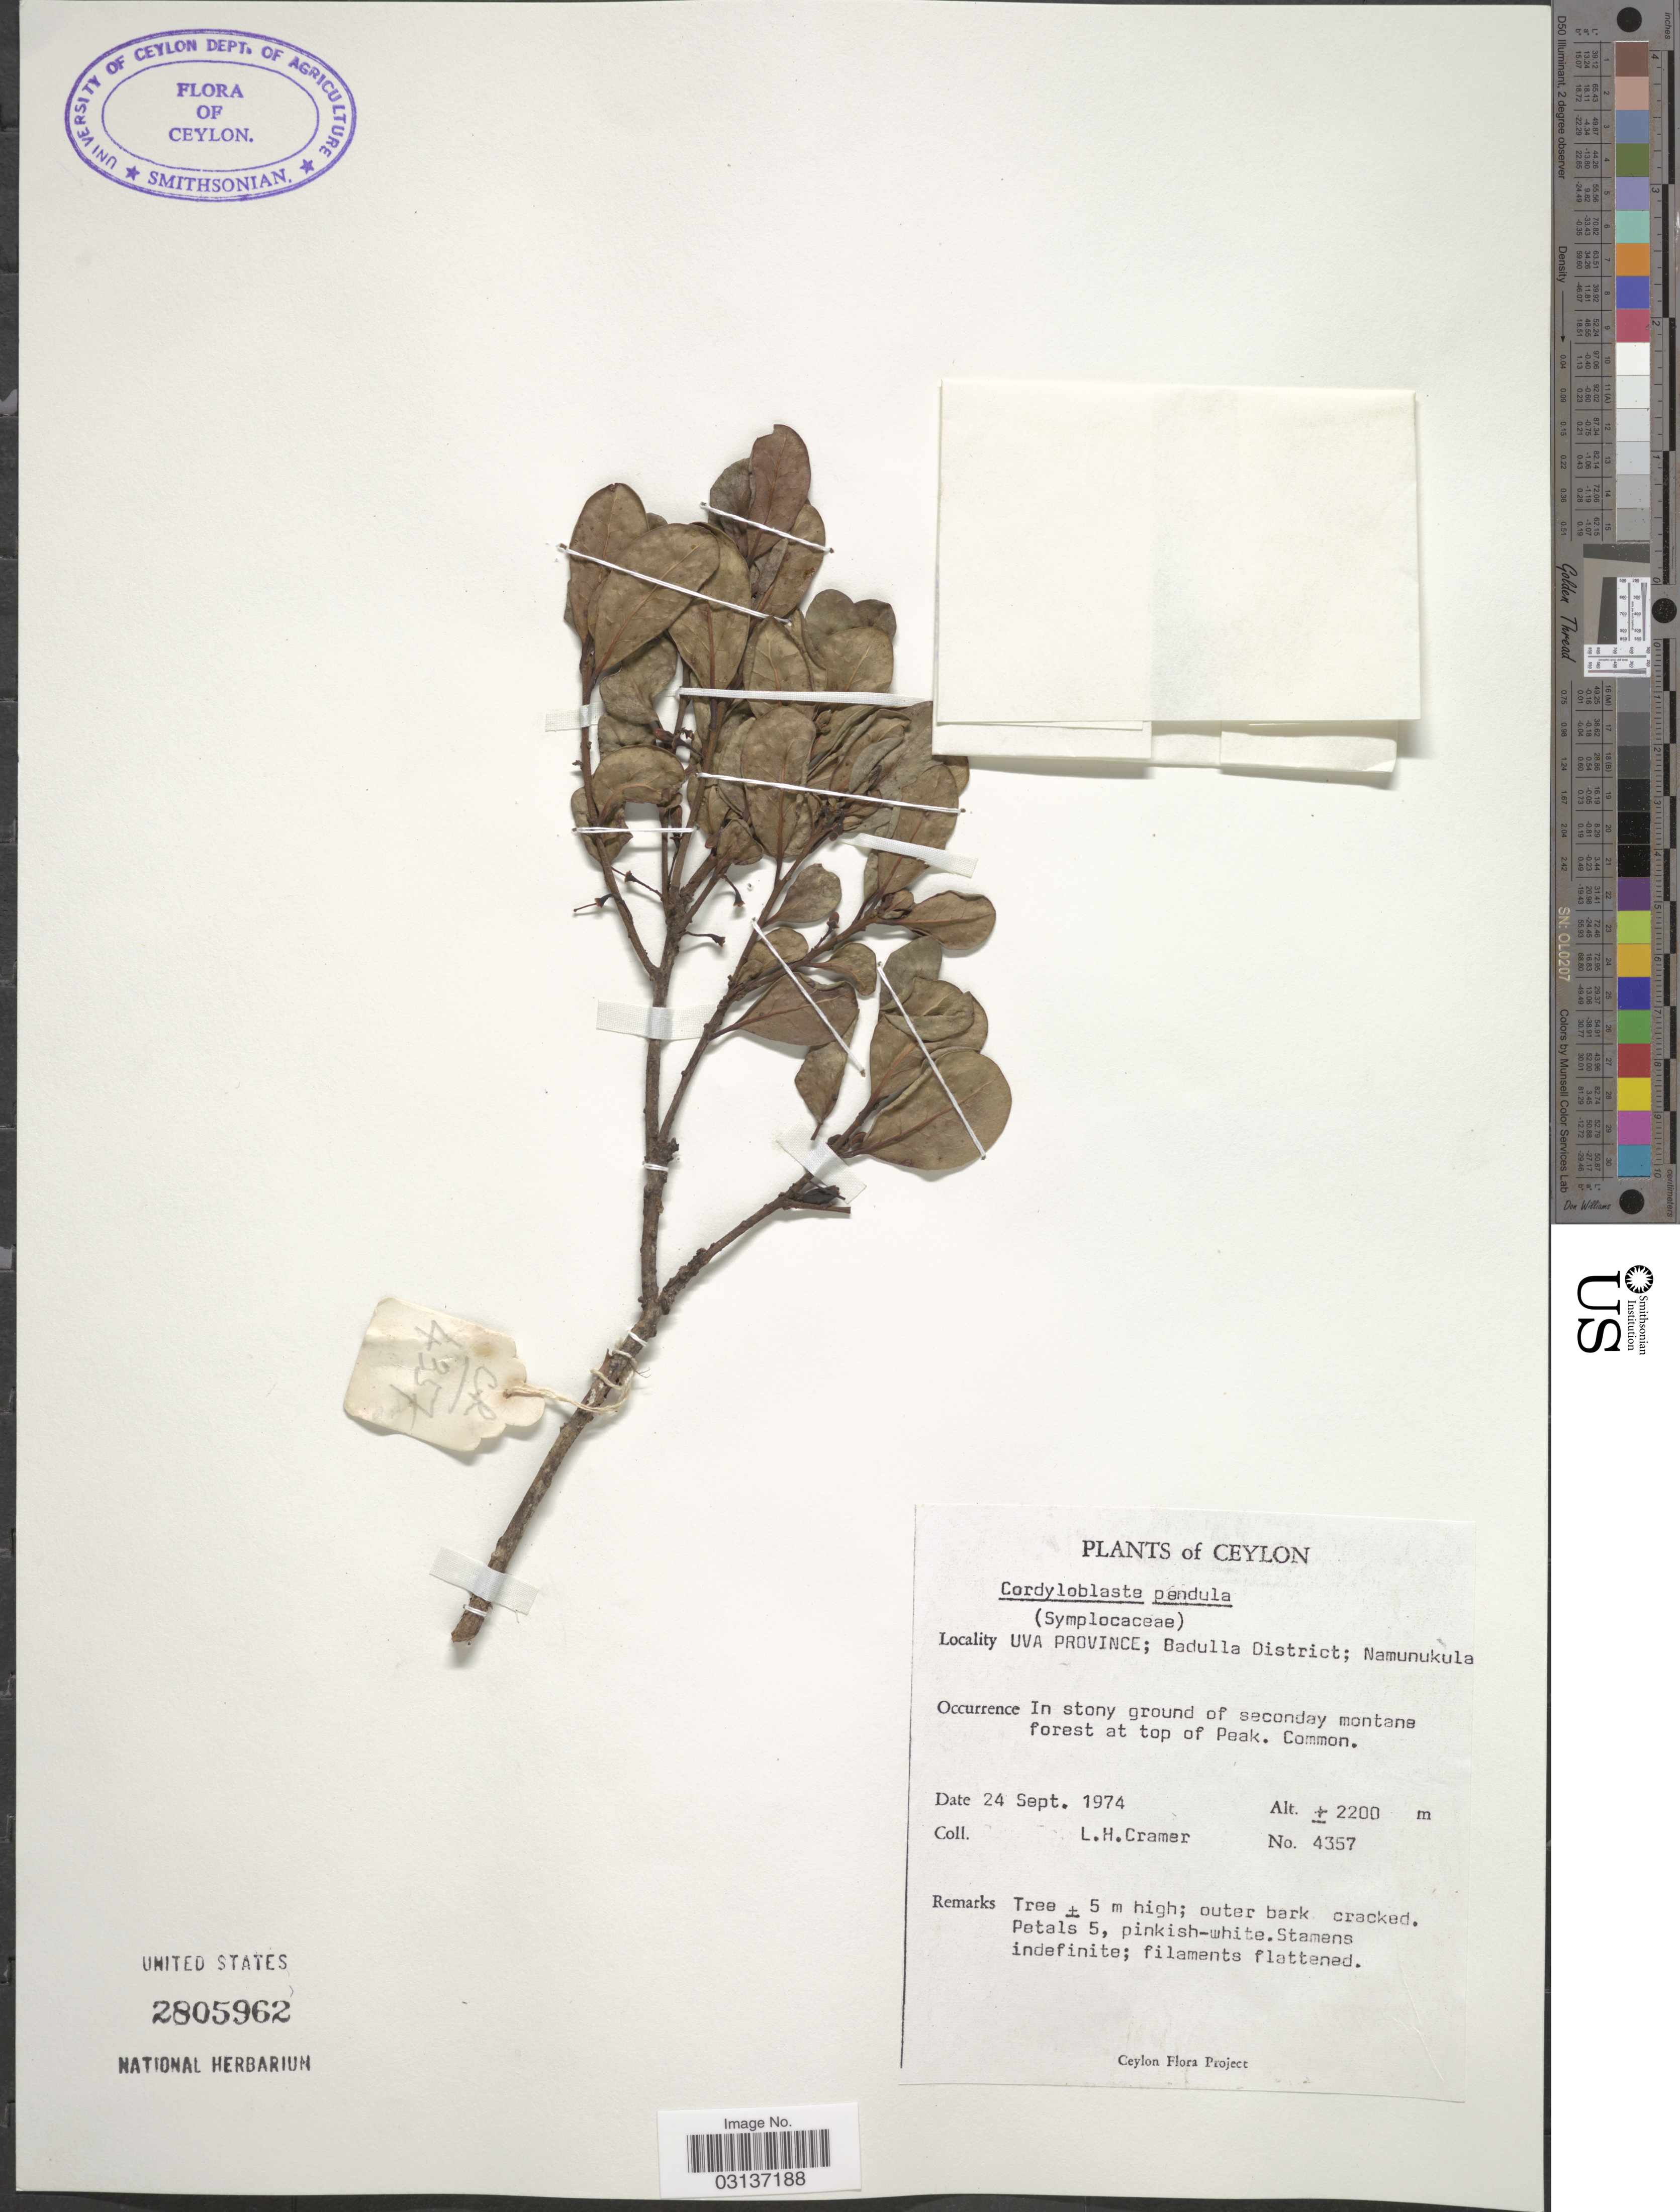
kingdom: Plantae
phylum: Tracheophyta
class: Magnoliopsida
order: Ericales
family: Symplocaceae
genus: Cordyloblaste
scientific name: Cordyloblaste pendula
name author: (Wight) Alston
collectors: L. H. Cramer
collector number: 4357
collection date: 1974-09-24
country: Sri Lanka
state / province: Uva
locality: Ceylon. Badulla District; Namunukula. Top of Peak.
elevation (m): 2200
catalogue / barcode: US 2805962